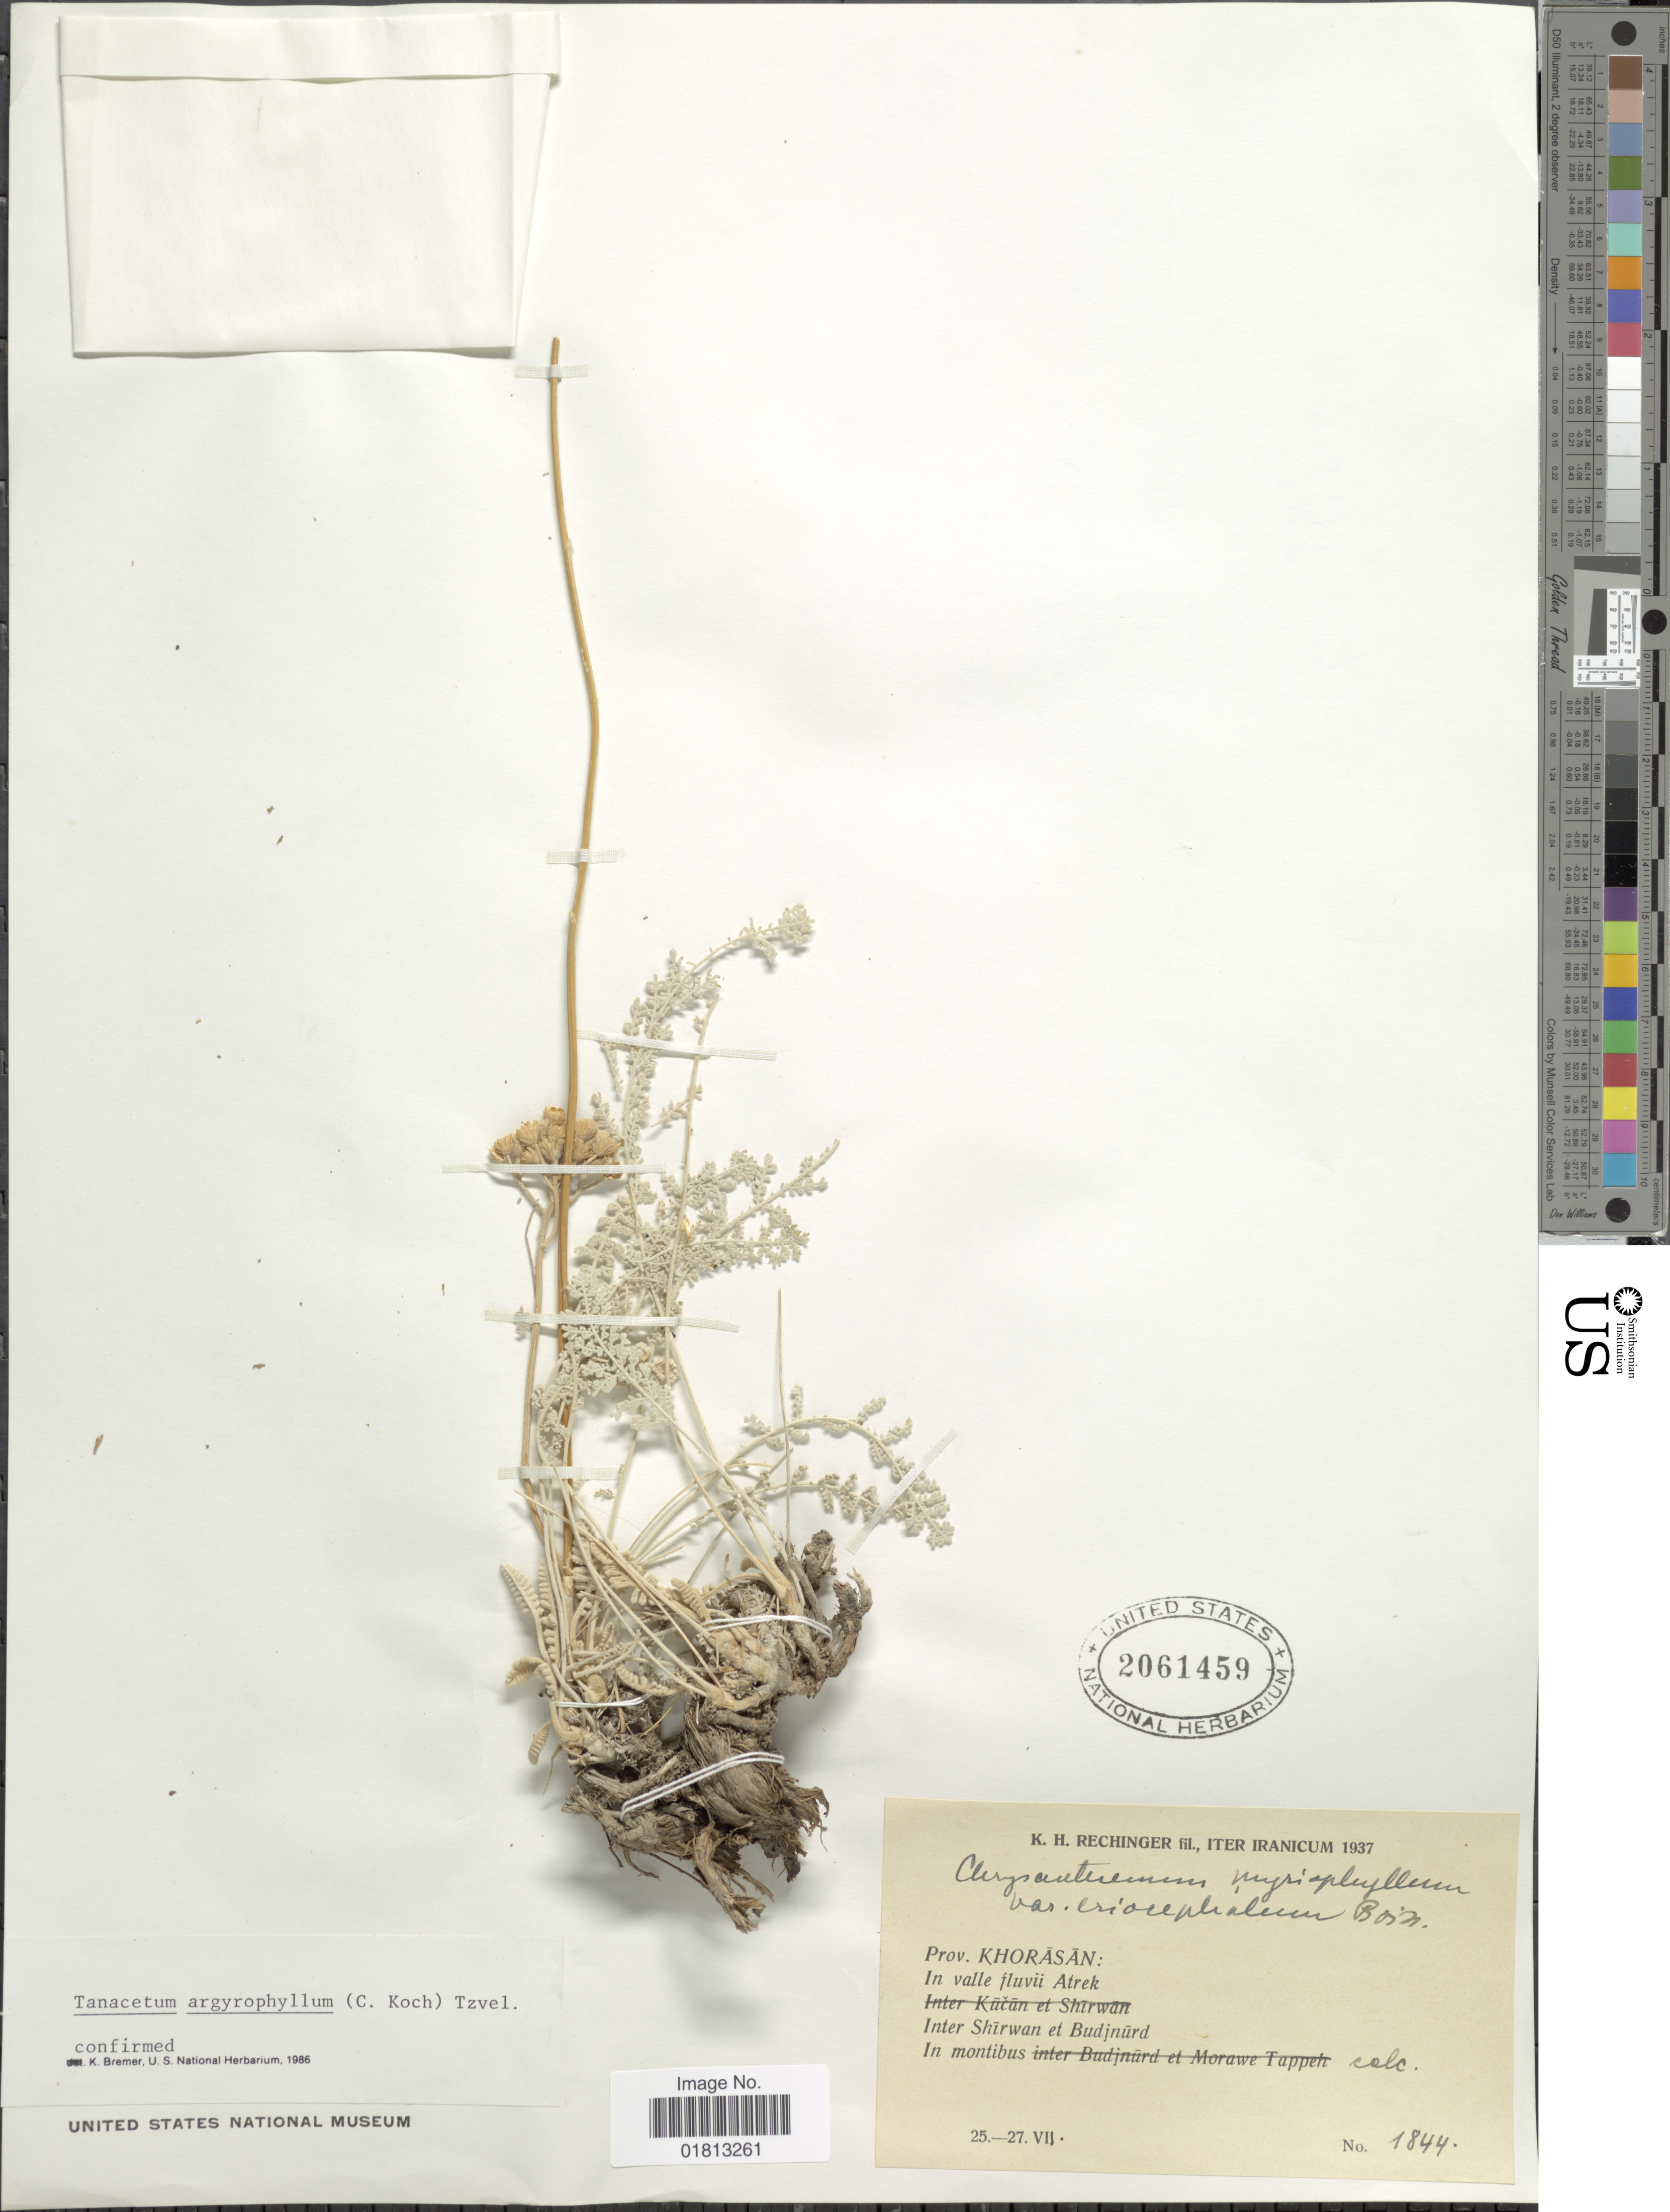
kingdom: Plantae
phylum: Tracheophyta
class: Magnoliopsida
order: Asterales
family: Asteraceae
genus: Tanacetum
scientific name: Tanacetum argyrophyllum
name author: (C. Koch) Tzvelev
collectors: K. H. Rechinger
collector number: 1844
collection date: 1937-07-25/1937-07-27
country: Iran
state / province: Khorasan [obsolete]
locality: Prov. Khorasan: In valle fluvii Atrek, Inter Shirwan et Budjnurd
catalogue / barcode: US 2061459